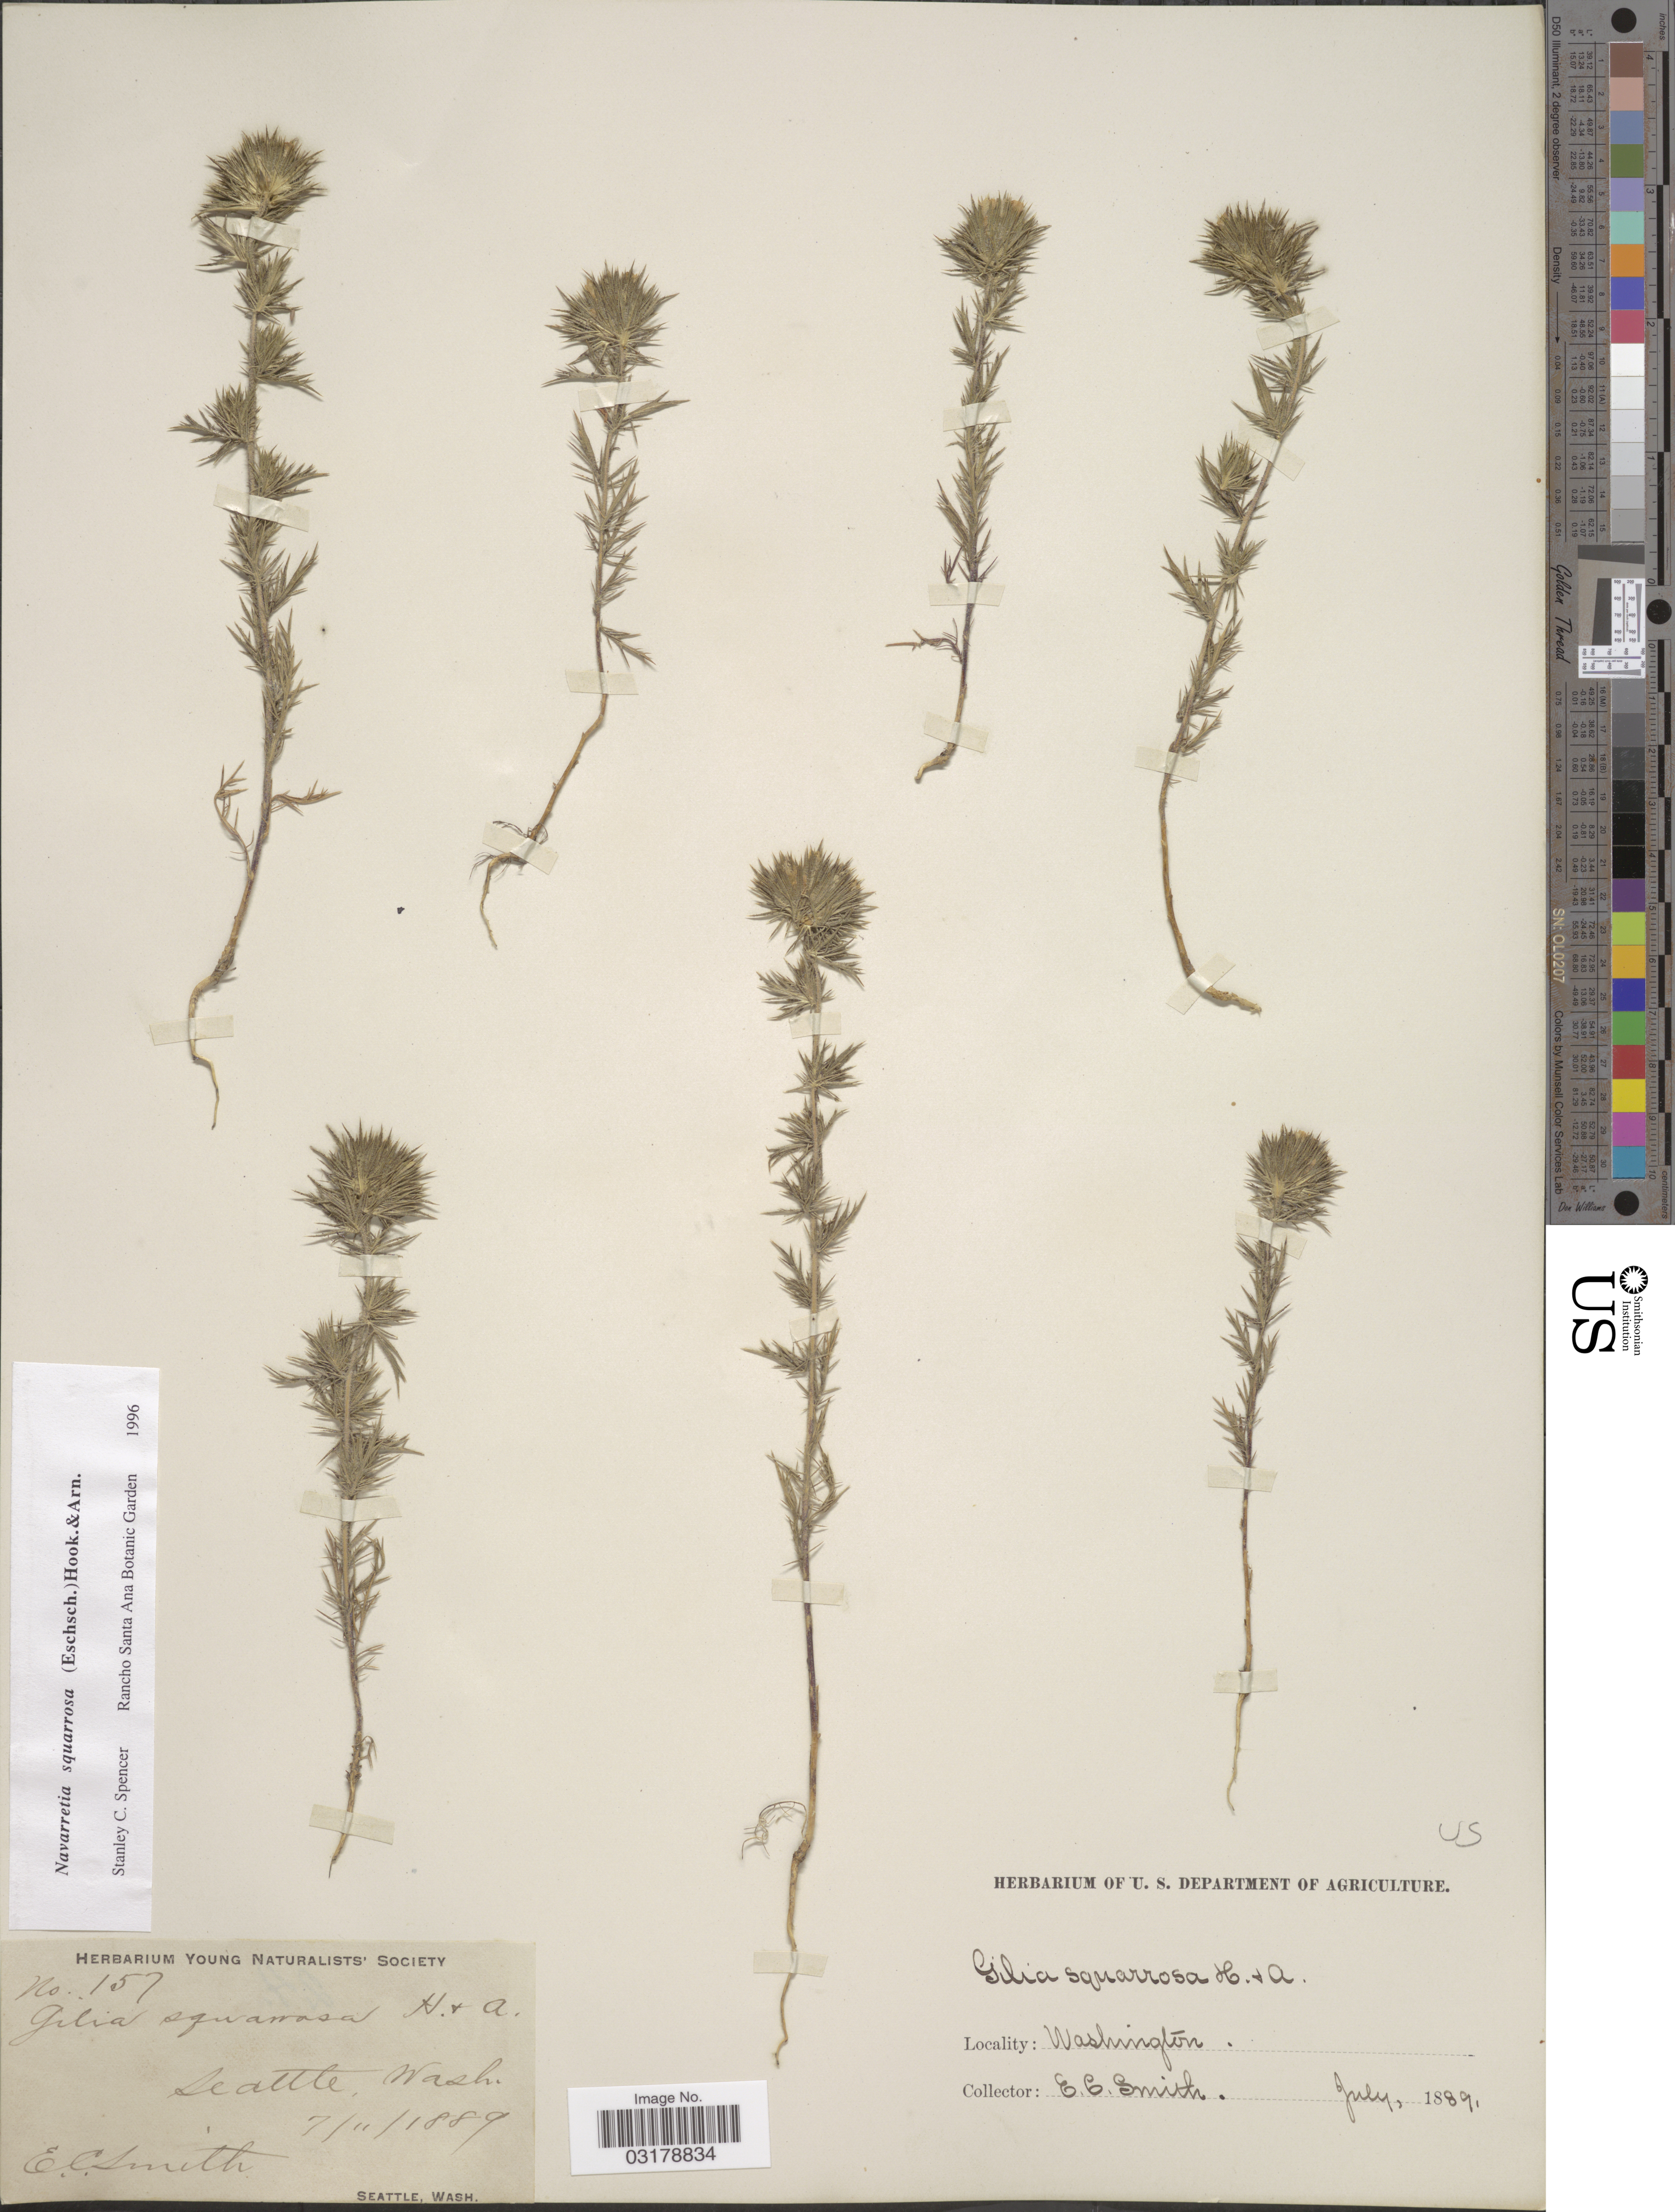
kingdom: Plantae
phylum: Tracheophyta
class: Magnoliopsida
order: Ericales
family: Polemoniaceae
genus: Navarretia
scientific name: Navarretia squarrosa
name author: (Eschsch.) Hook. & Arn.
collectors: E. Smith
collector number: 157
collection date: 1889-07-11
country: United States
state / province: Washington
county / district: King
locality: Seattle.